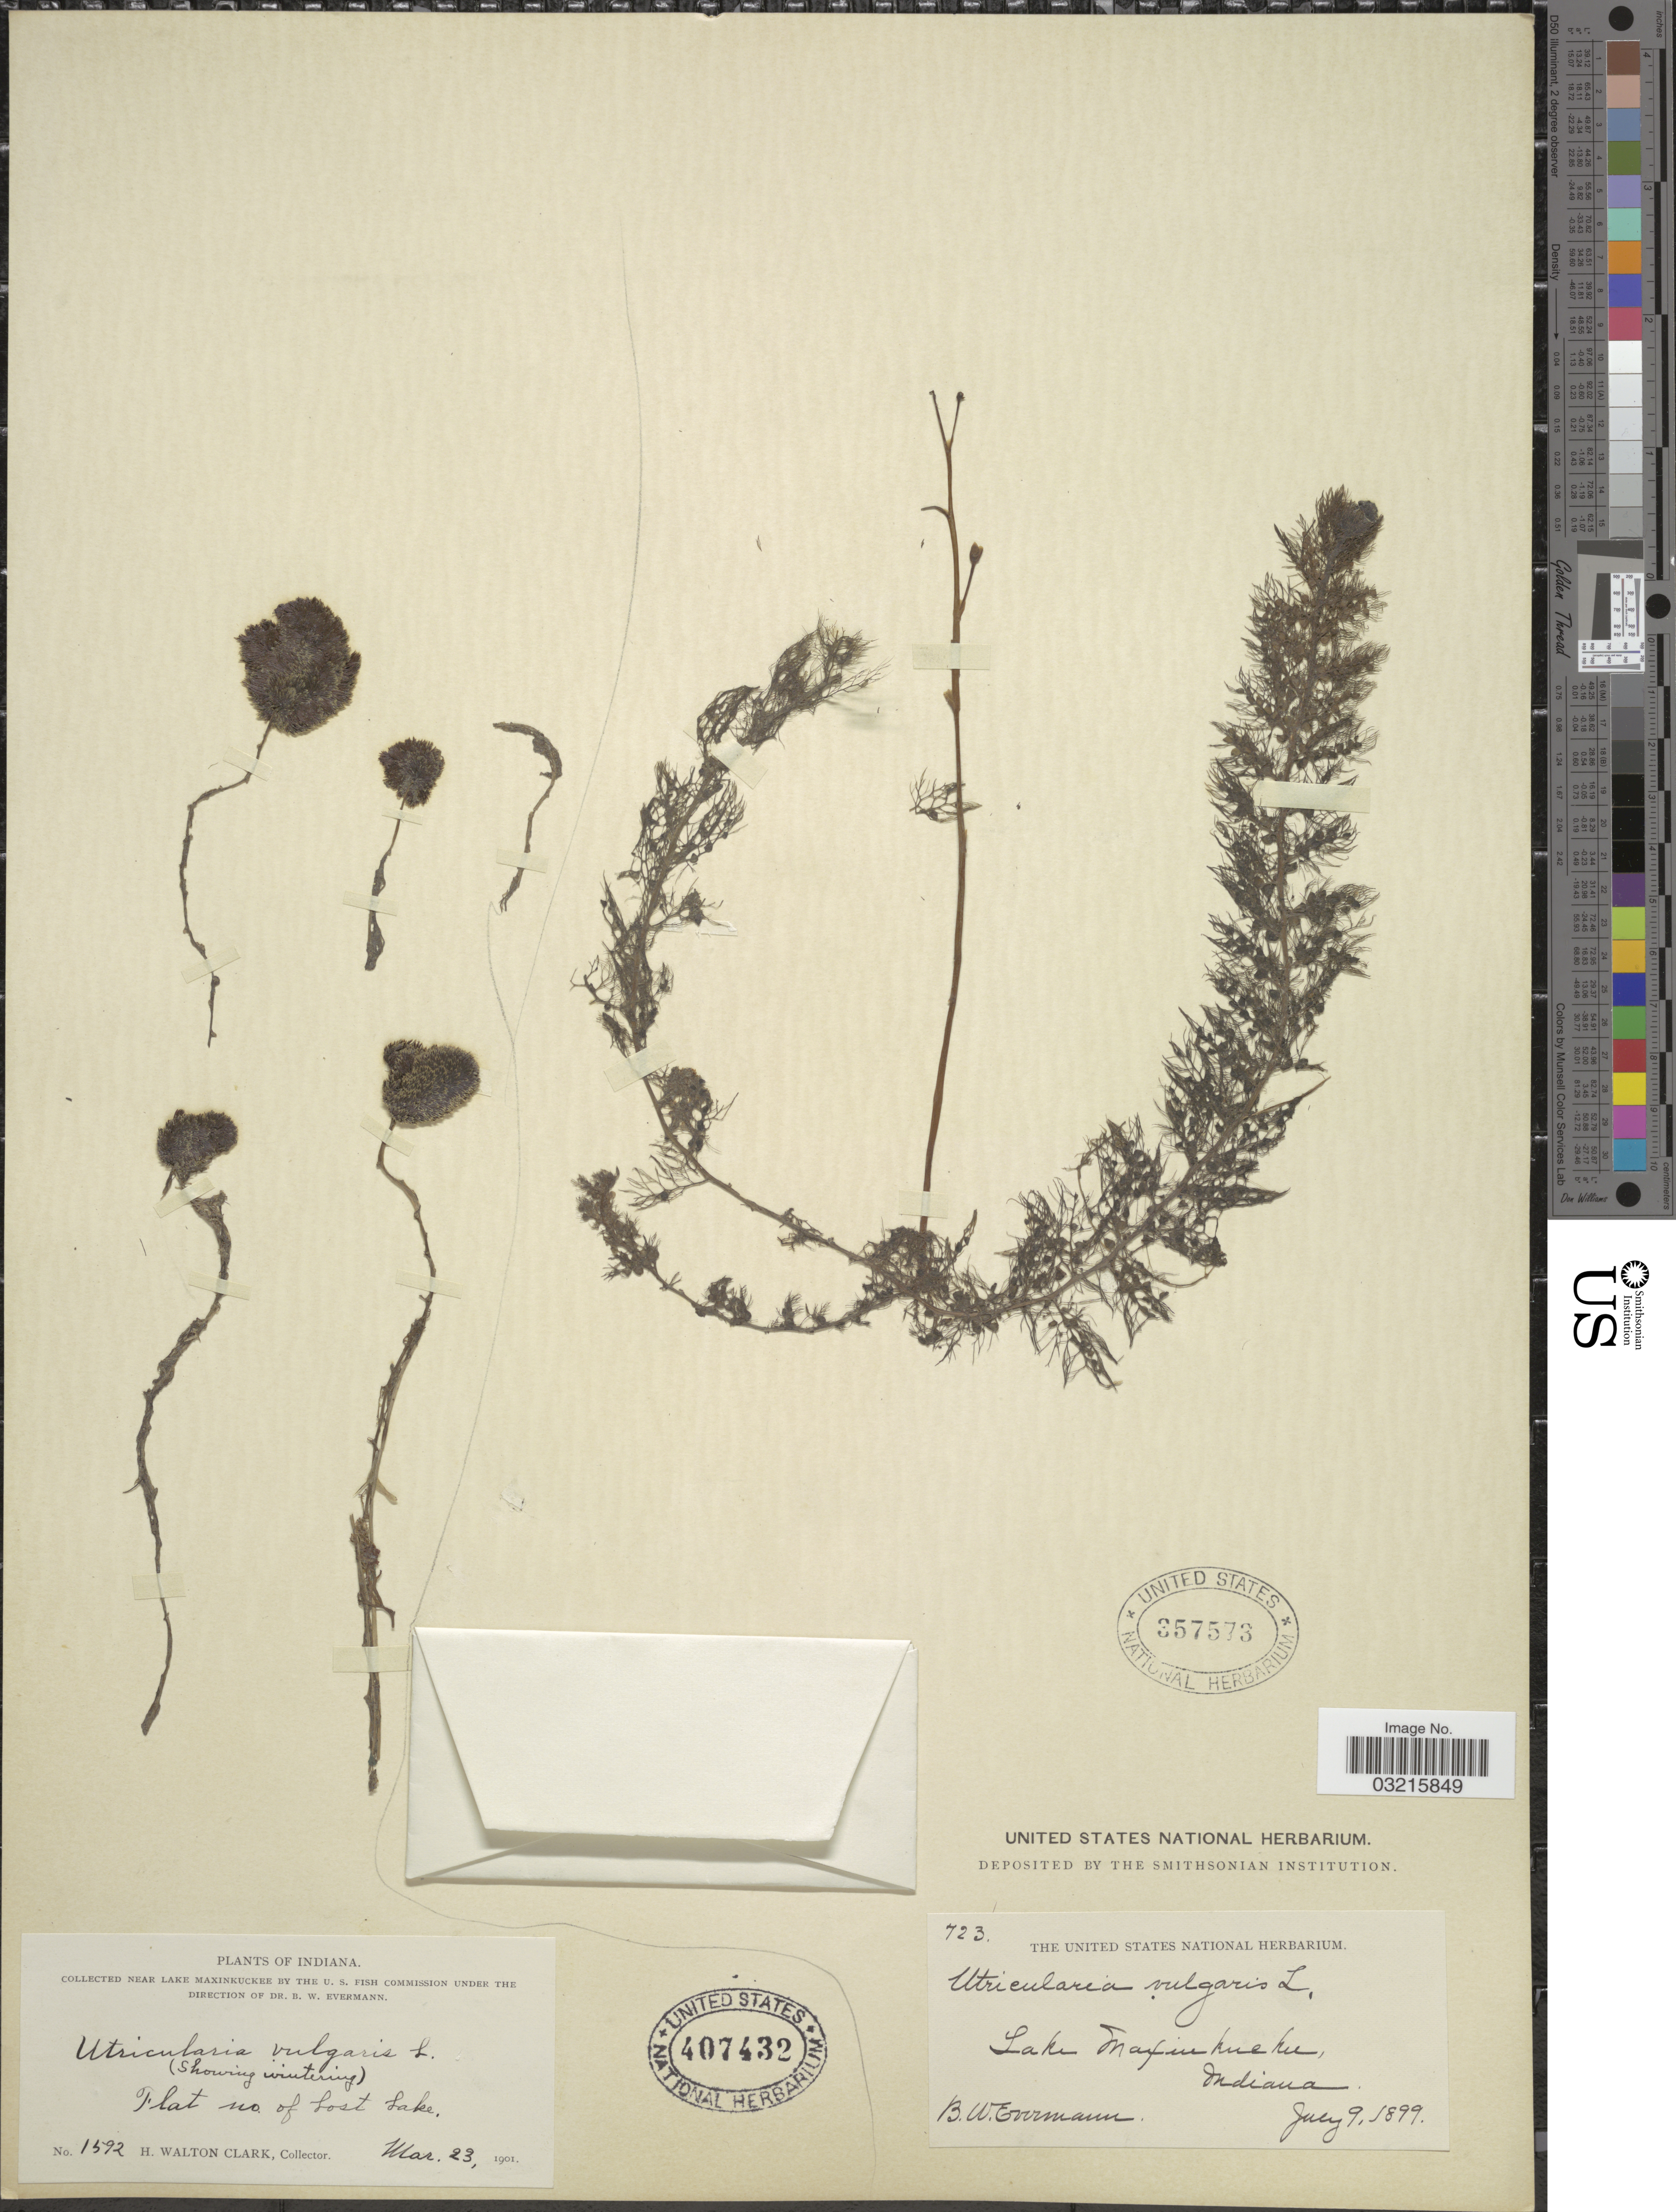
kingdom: Plantae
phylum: Tracheophyta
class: Magnoliopsida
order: Lamiales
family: Lentibulariaceae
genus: Utricularia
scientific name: Utricularia vulgaris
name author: L.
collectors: B. W. Evermann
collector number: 723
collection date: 1899-07-09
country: United States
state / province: Indiana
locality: Lake Maxinkuckee.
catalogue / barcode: US 357573-2